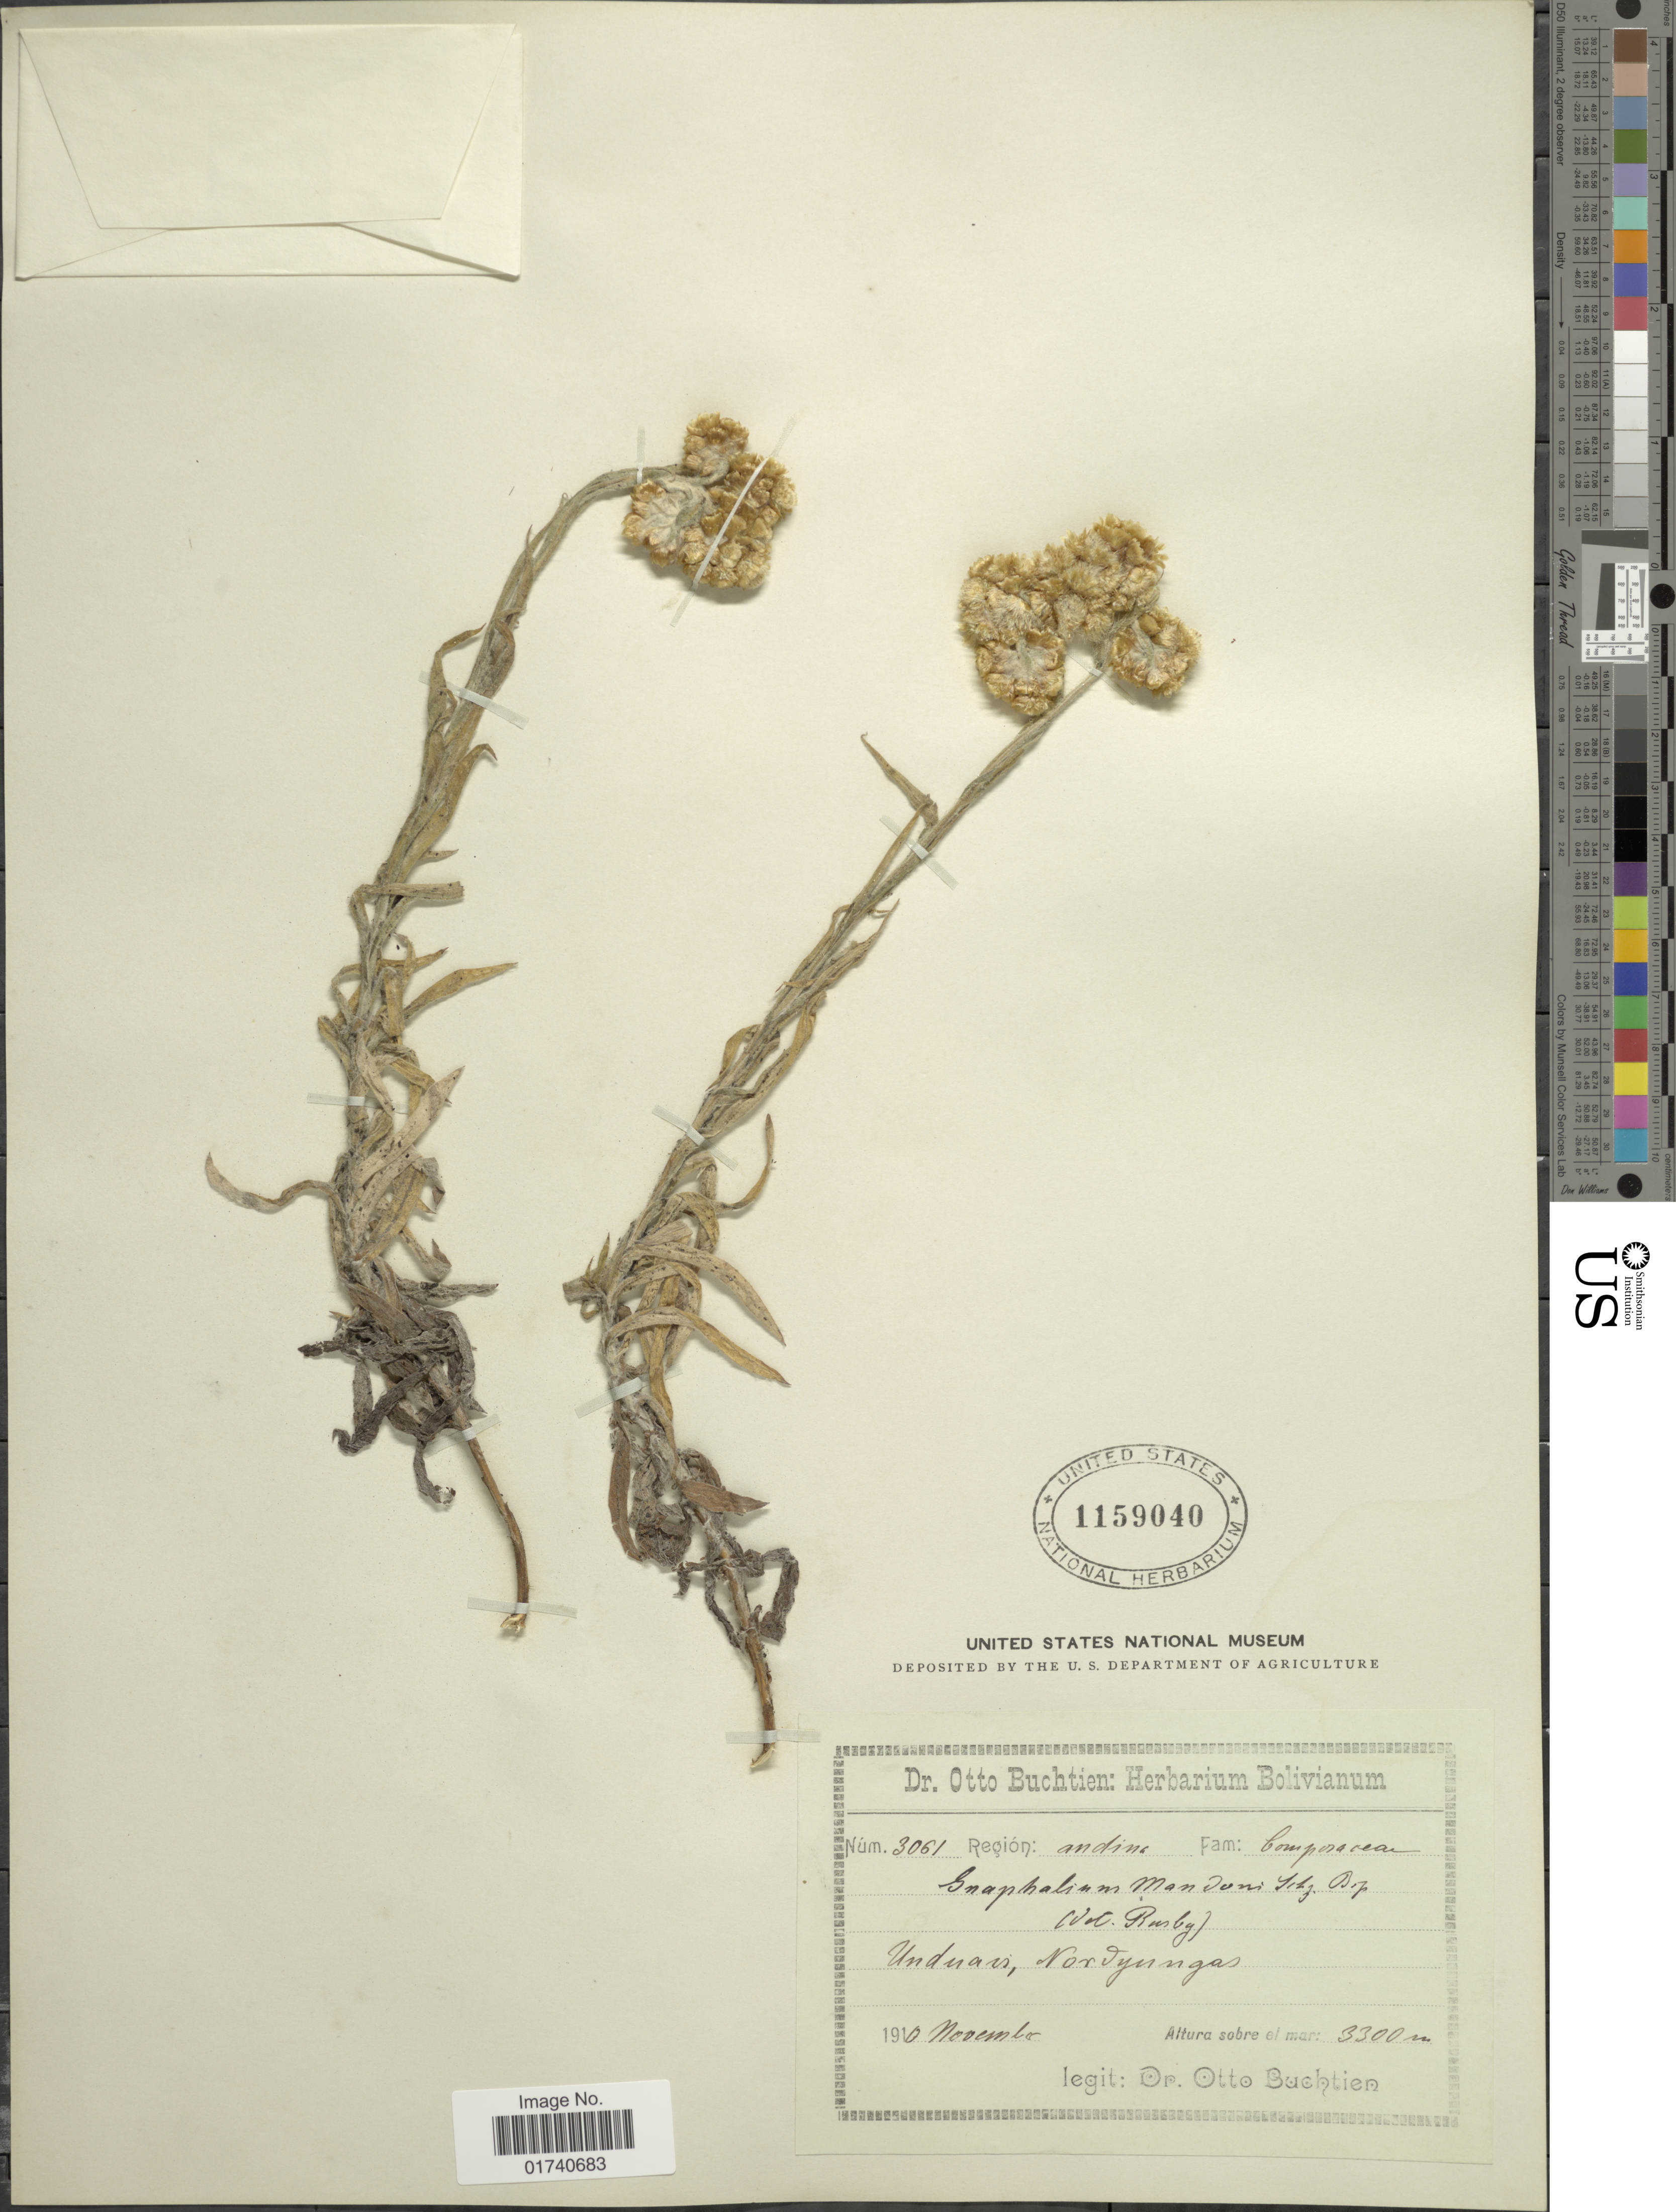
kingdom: Plantae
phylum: Tracheophyta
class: Magnoliopsida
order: Asterales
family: Asteraceae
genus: Pseudognaphalium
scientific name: Pseudognaphalium gaudichaudianum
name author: (DC.) Anderb.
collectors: O. Buchtien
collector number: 3061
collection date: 1910-11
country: Bolivia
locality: Unduavi, Nordyungas.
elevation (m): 3300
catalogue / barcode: US 1159040